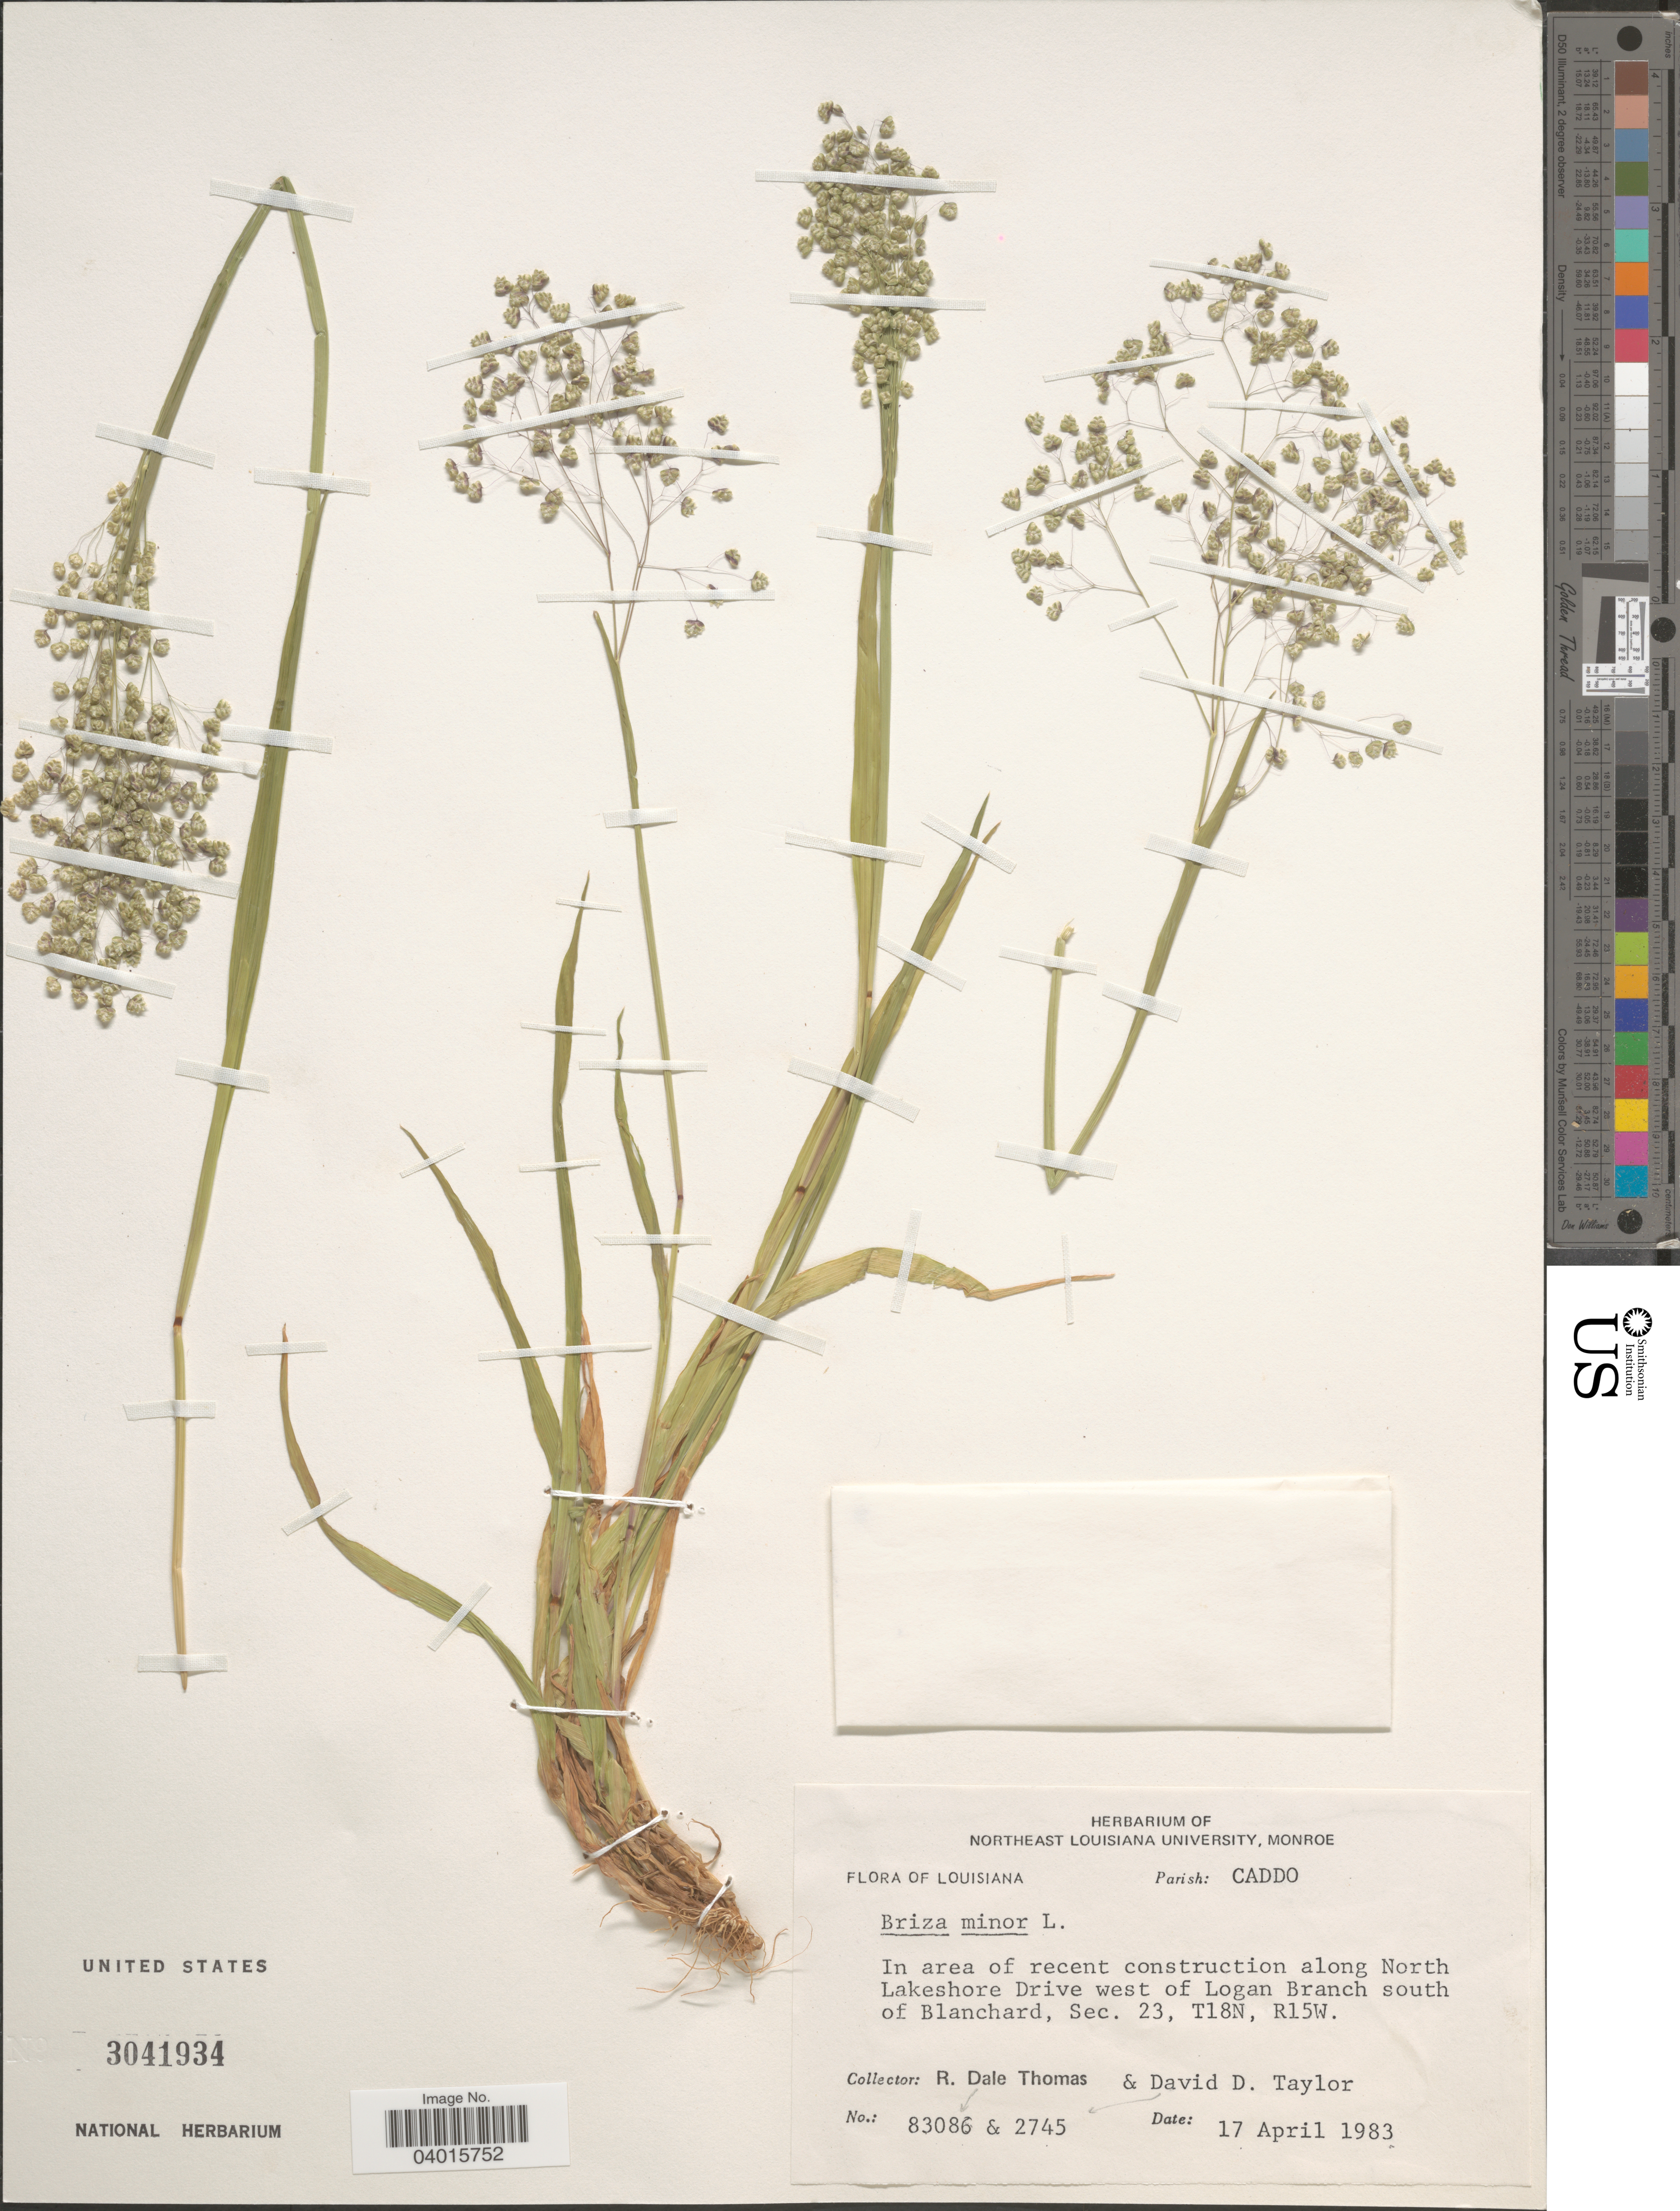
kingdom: Plantae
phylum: Tracheophyta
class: Liliopsida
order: Poales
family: Poaceae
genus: Briza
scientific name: Briza minor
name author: L.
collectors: R. Thomas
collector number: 83086/2745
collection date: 1983-04-17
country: United States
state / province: Louisiana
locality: Parish: Caddo. In area of recent construction along North Lakeshore Drive west of Logan Branch south of Blanchard, Sec. 23, T18N, R15W.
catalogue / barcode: US 3041934